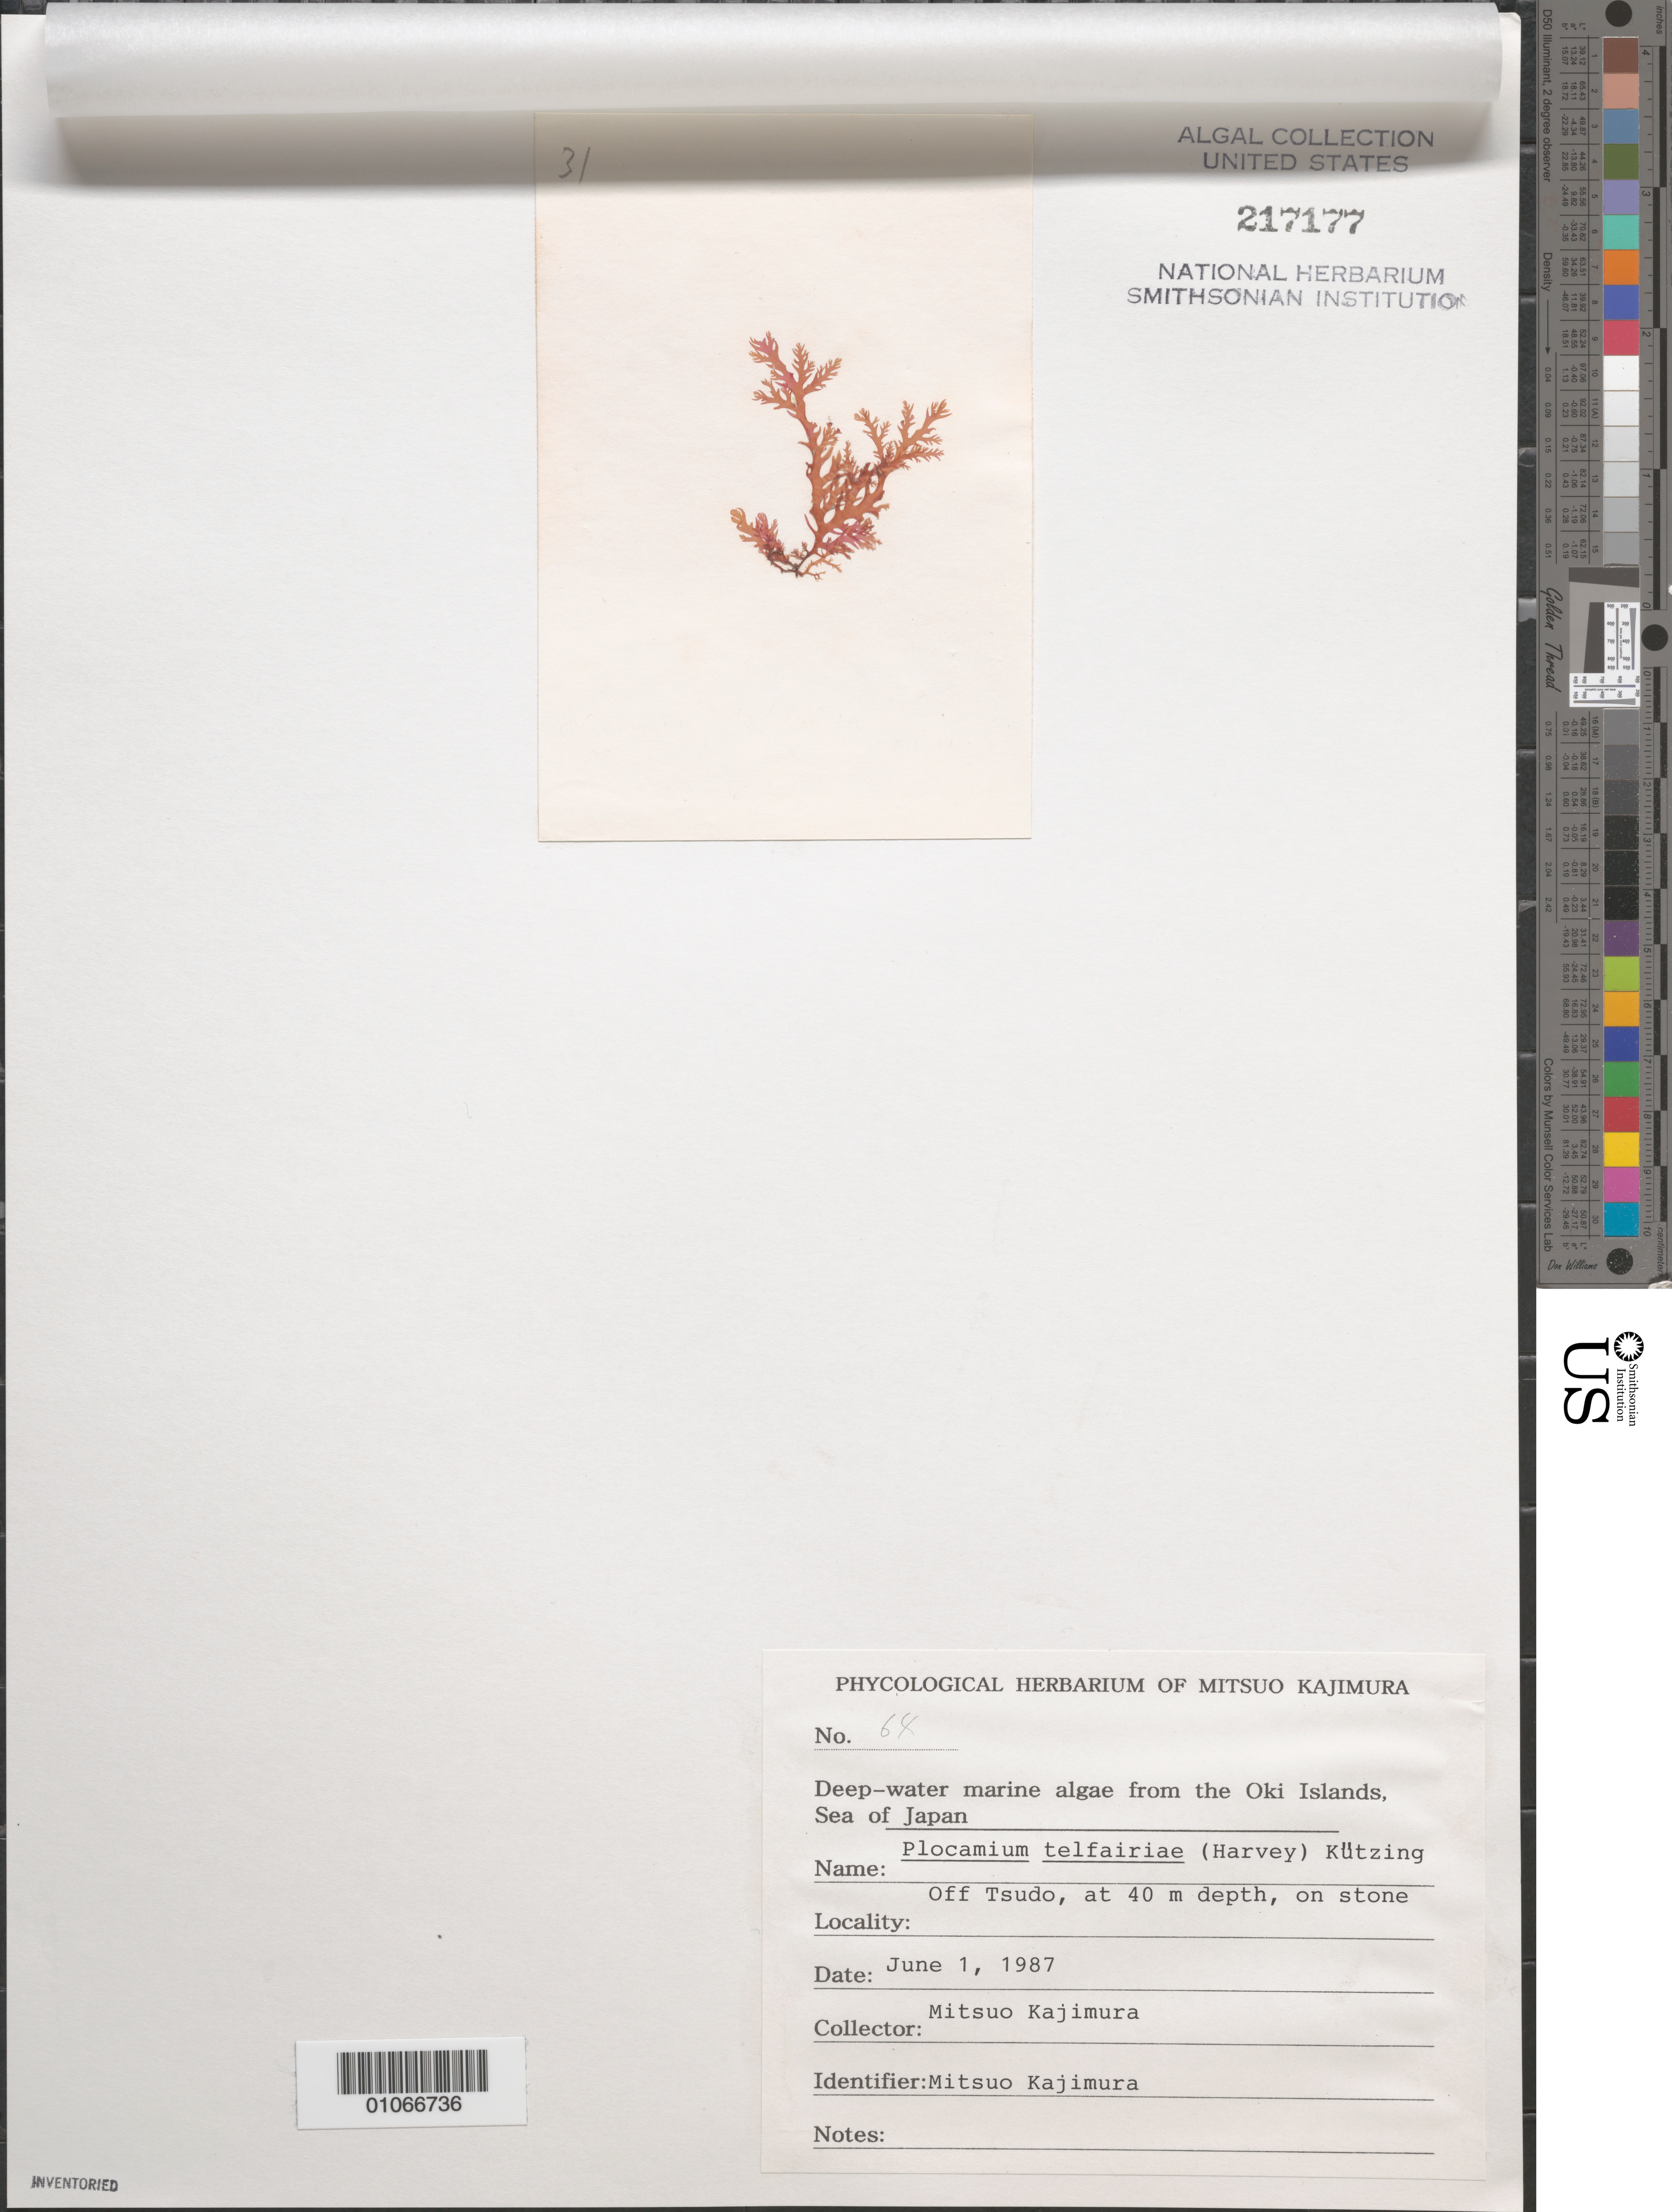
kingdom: Plantae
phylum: Rhodophyta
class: Florideophyceae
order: Plocamiales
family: Plocamiaceae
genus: Plocamium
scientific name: Plocamium telfairiae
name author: (Hook. & Harv.) Harv. ex Kütz.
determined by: Kajimura, Mitsuo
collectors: M. Kajimura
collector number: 64 & specimen 31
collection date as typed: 01 Jun 1987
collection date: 1987-06-01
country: Japan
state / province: Simane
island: Oki Is.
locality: Off Tsudo [village], Sea of Japan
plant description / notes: Phycologial Herbarium of Mitsuo Kajimura, Deep-water marine algae from the Oki Islands, Sea of Japan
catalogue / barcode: US 217177